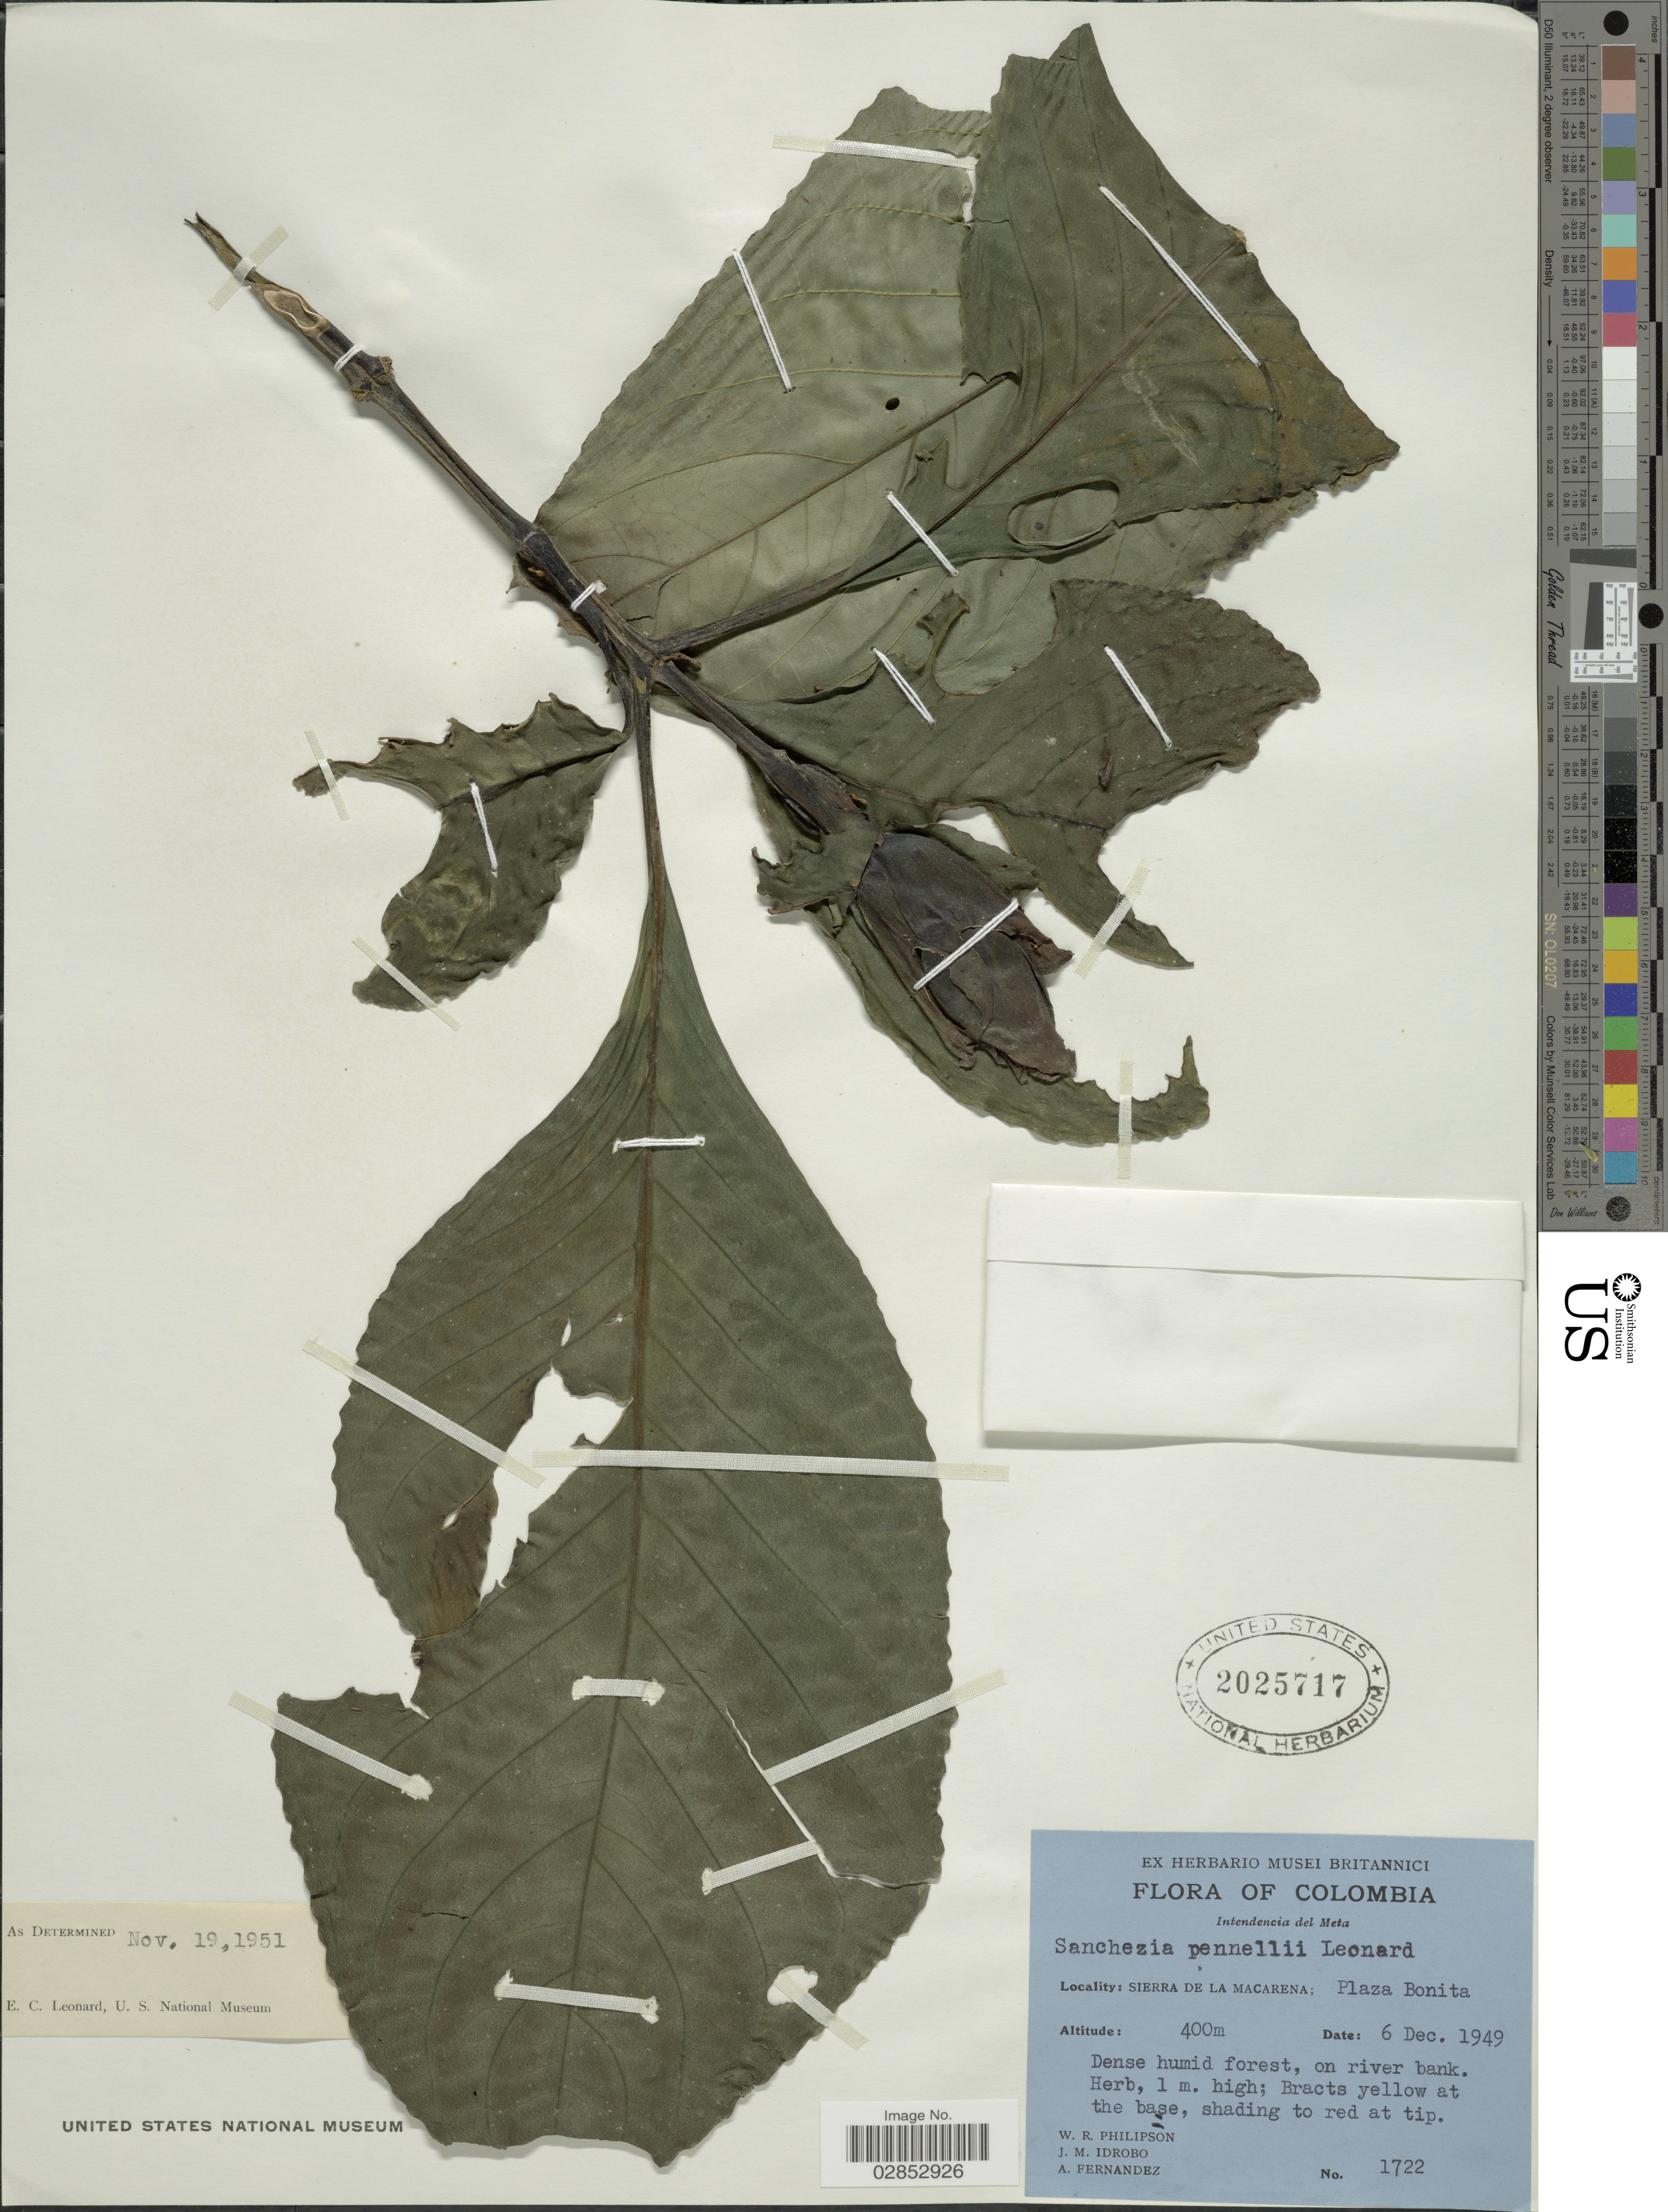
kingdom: Plantae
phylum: Tracheophyta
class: Magnoliopsida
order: Lamiales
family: Acanthaceae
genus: Sanchezia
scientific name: Sanchezia macrocnemis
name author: (Nees) Wassh.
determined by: Azevedo, Igor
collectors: W. R. Philipson, J. M. Idrobo & A. Fernandez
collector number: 1722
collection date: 1949-12-06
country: Colombia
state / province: Meta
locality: Intendencia del Meta, Sierra de la Macarena: Plaza Bonita.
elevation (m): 400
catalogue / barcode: US 2025717